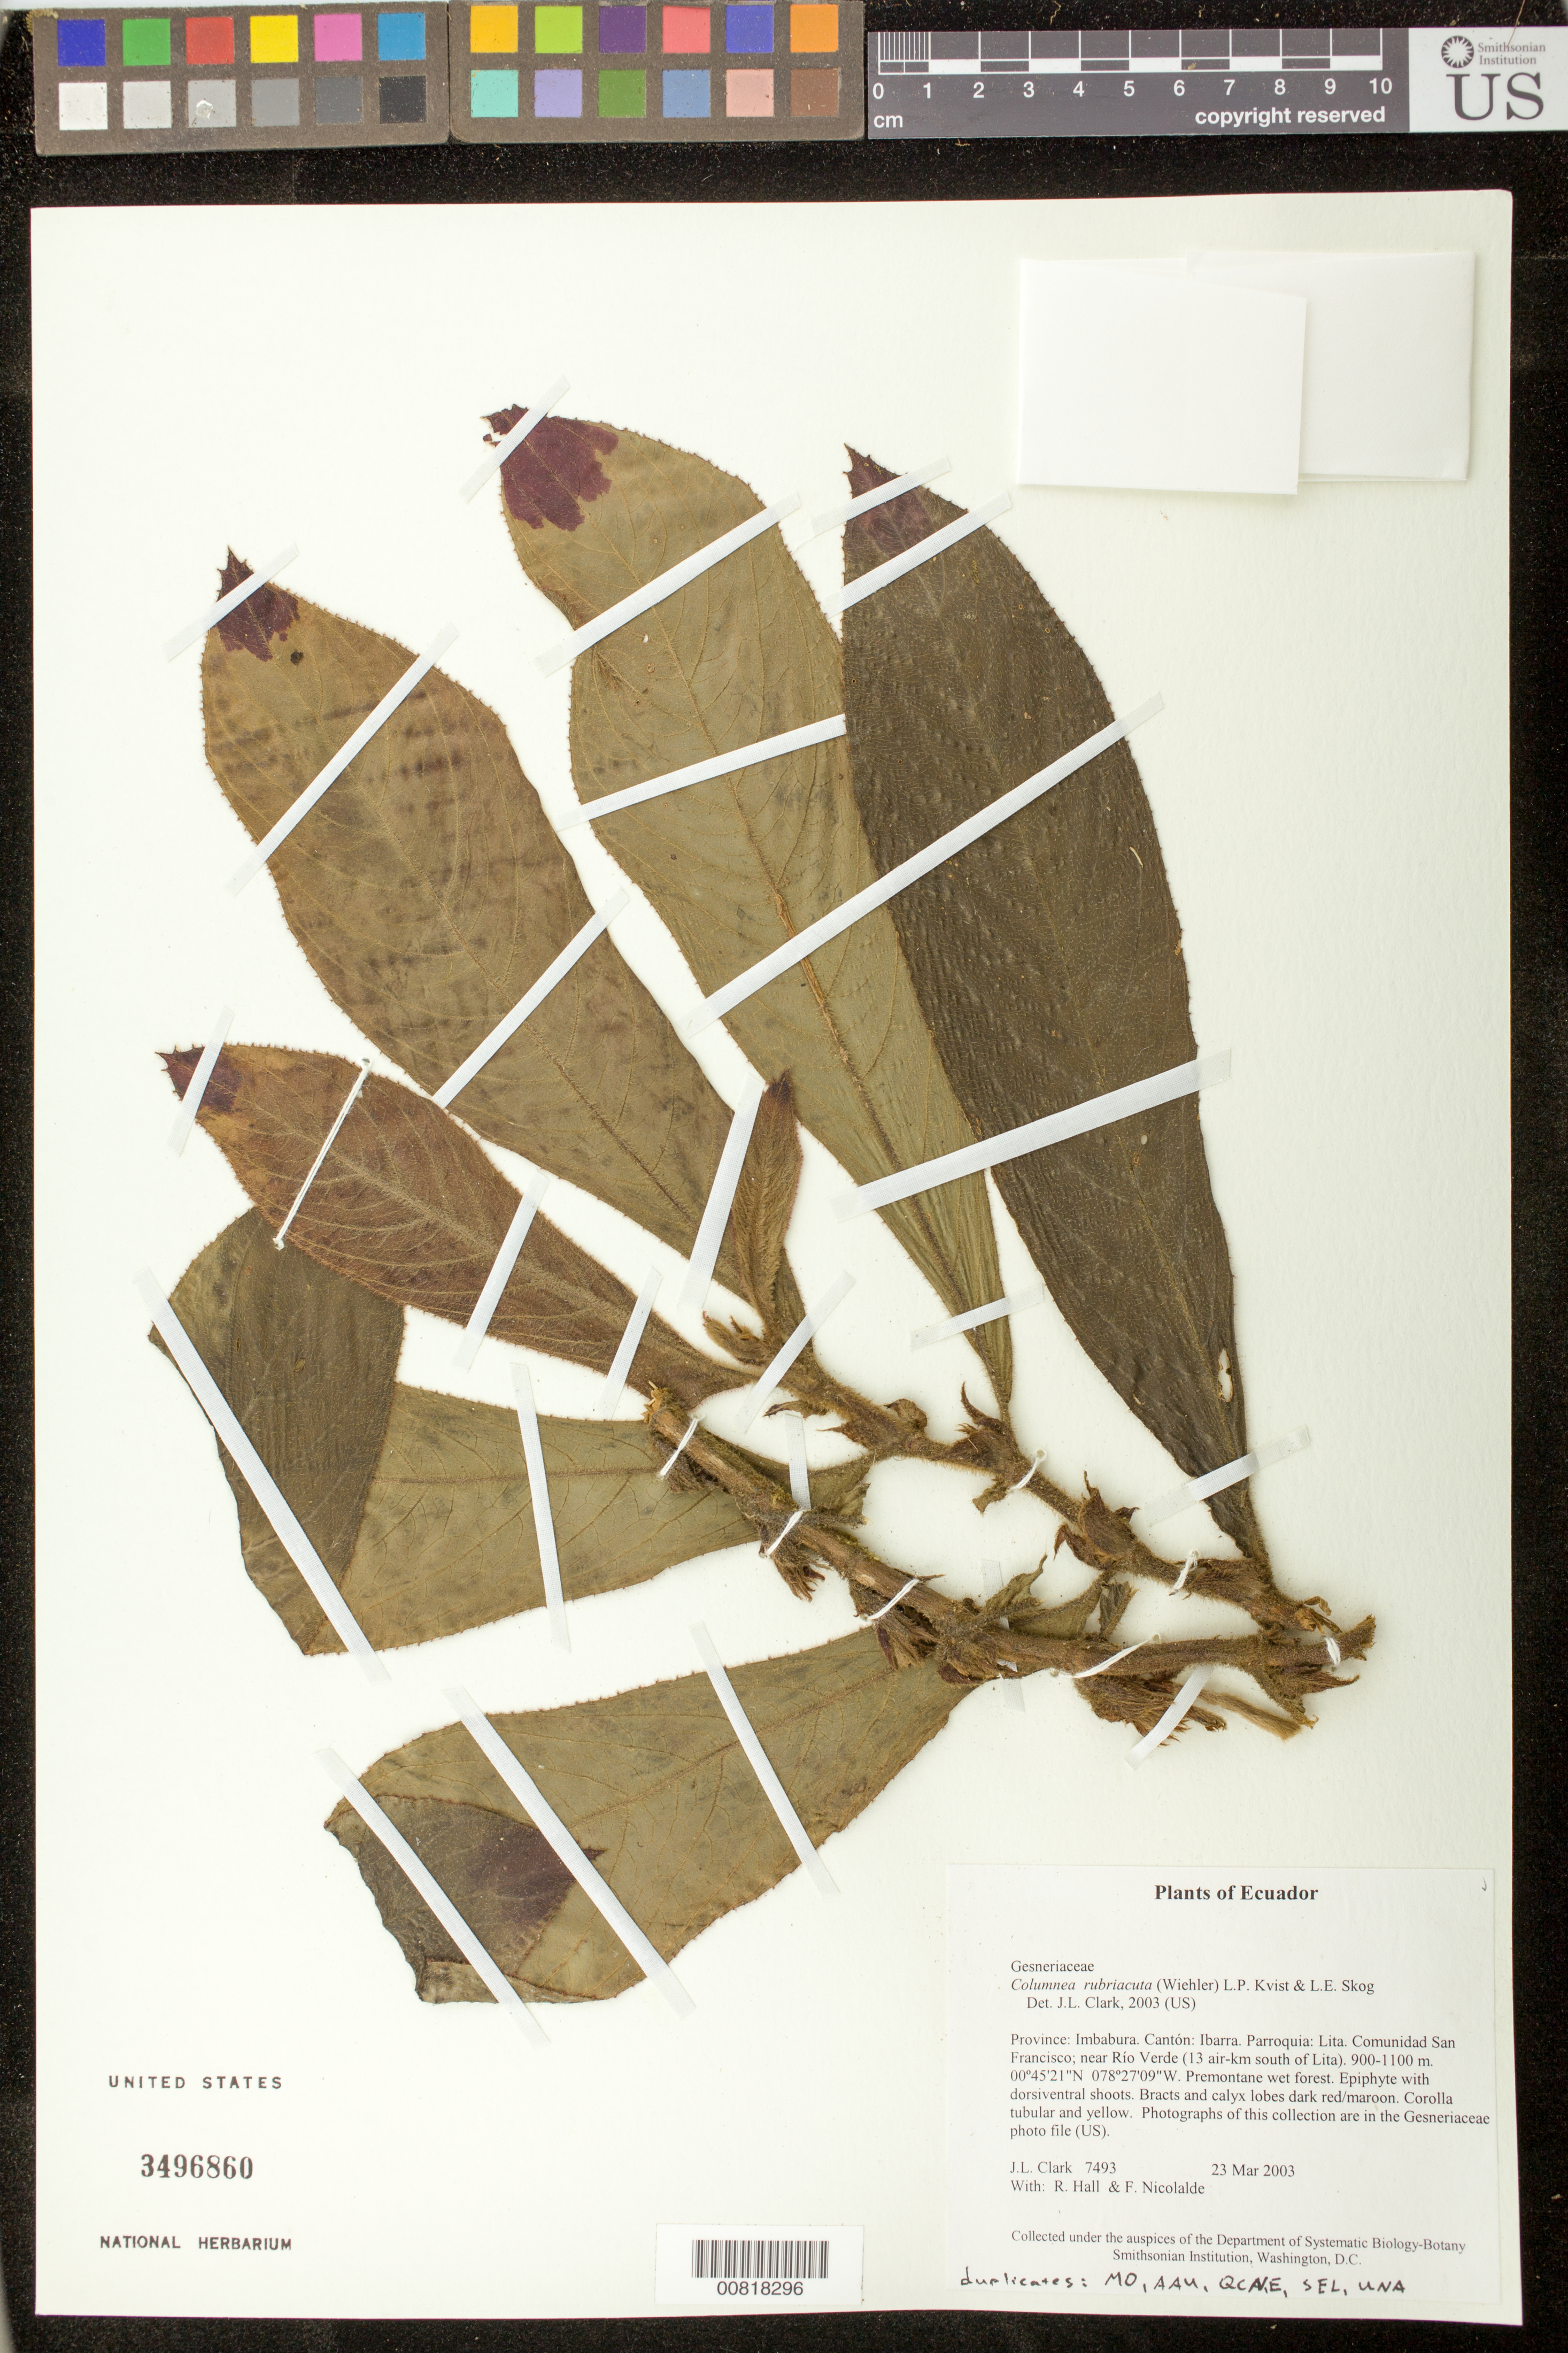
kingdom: Plantae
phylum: Tracheophyta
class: Magnoliopsida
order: Lamiales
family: Gesneriaceae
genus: Columnea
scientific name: Columnea rubriacuta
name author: (Wiehler) L.P. Kvist & L.E. Skog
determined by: Clark, J. L., (SEL), The Marie Selby Botanical Garden (UNITED STATES)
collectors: J. L. Clark, R. Hall & F. Nicolalde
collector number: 7493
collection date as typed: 23 Mar 2003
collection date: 2003-03-23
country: Ecuador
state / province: Imbabura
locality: Ibarra. Parroquia: Lita. Comunidad San Francisco; near Río Verde (13 air-km south of Lita).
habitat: Premontane wet forest.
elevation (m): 900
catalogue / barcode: US 3496860